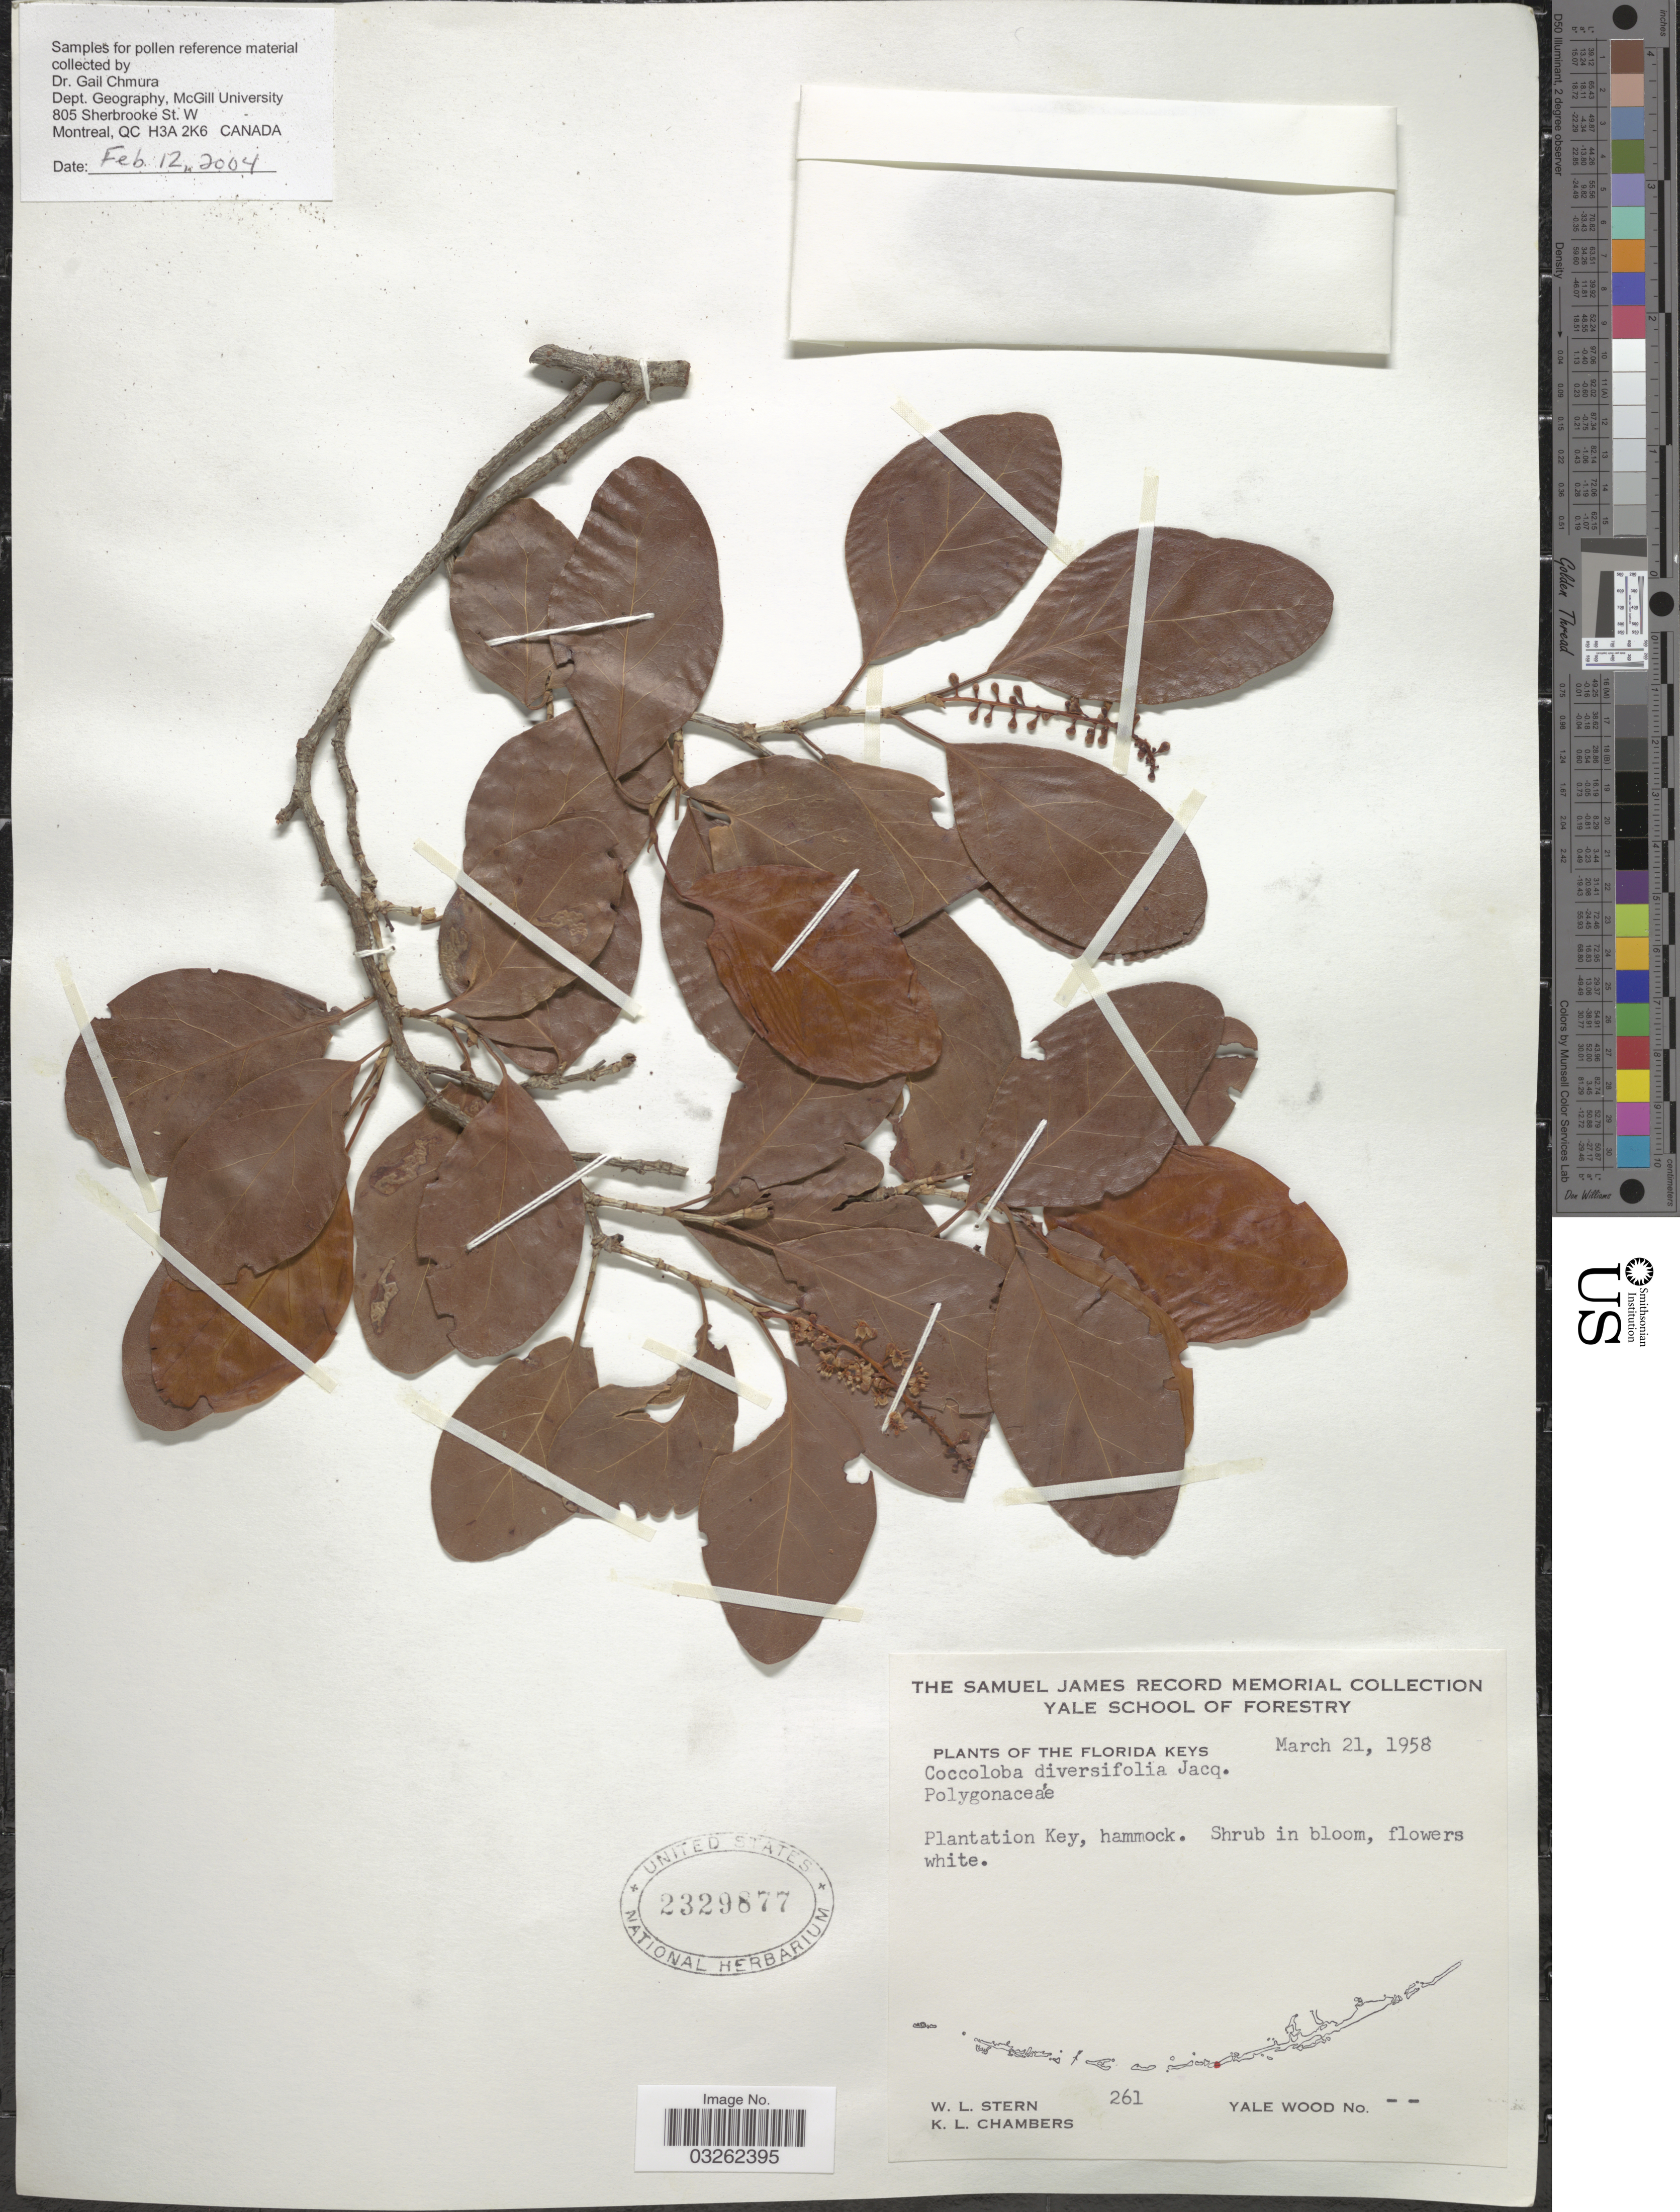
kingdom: Plantae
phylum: Tracheophyta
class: Magnoliopsida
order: Caryophyllales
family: Polygonaceae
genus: Coccoloba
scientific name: Coccoloba diversifolia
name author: Jacq.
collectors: W. L. Stern & K. Chambers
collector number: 261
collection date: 1958-03-21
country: United States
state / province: Florida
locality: The Florida Keys, Plantation Key, hammock.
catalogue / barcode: US 2329877